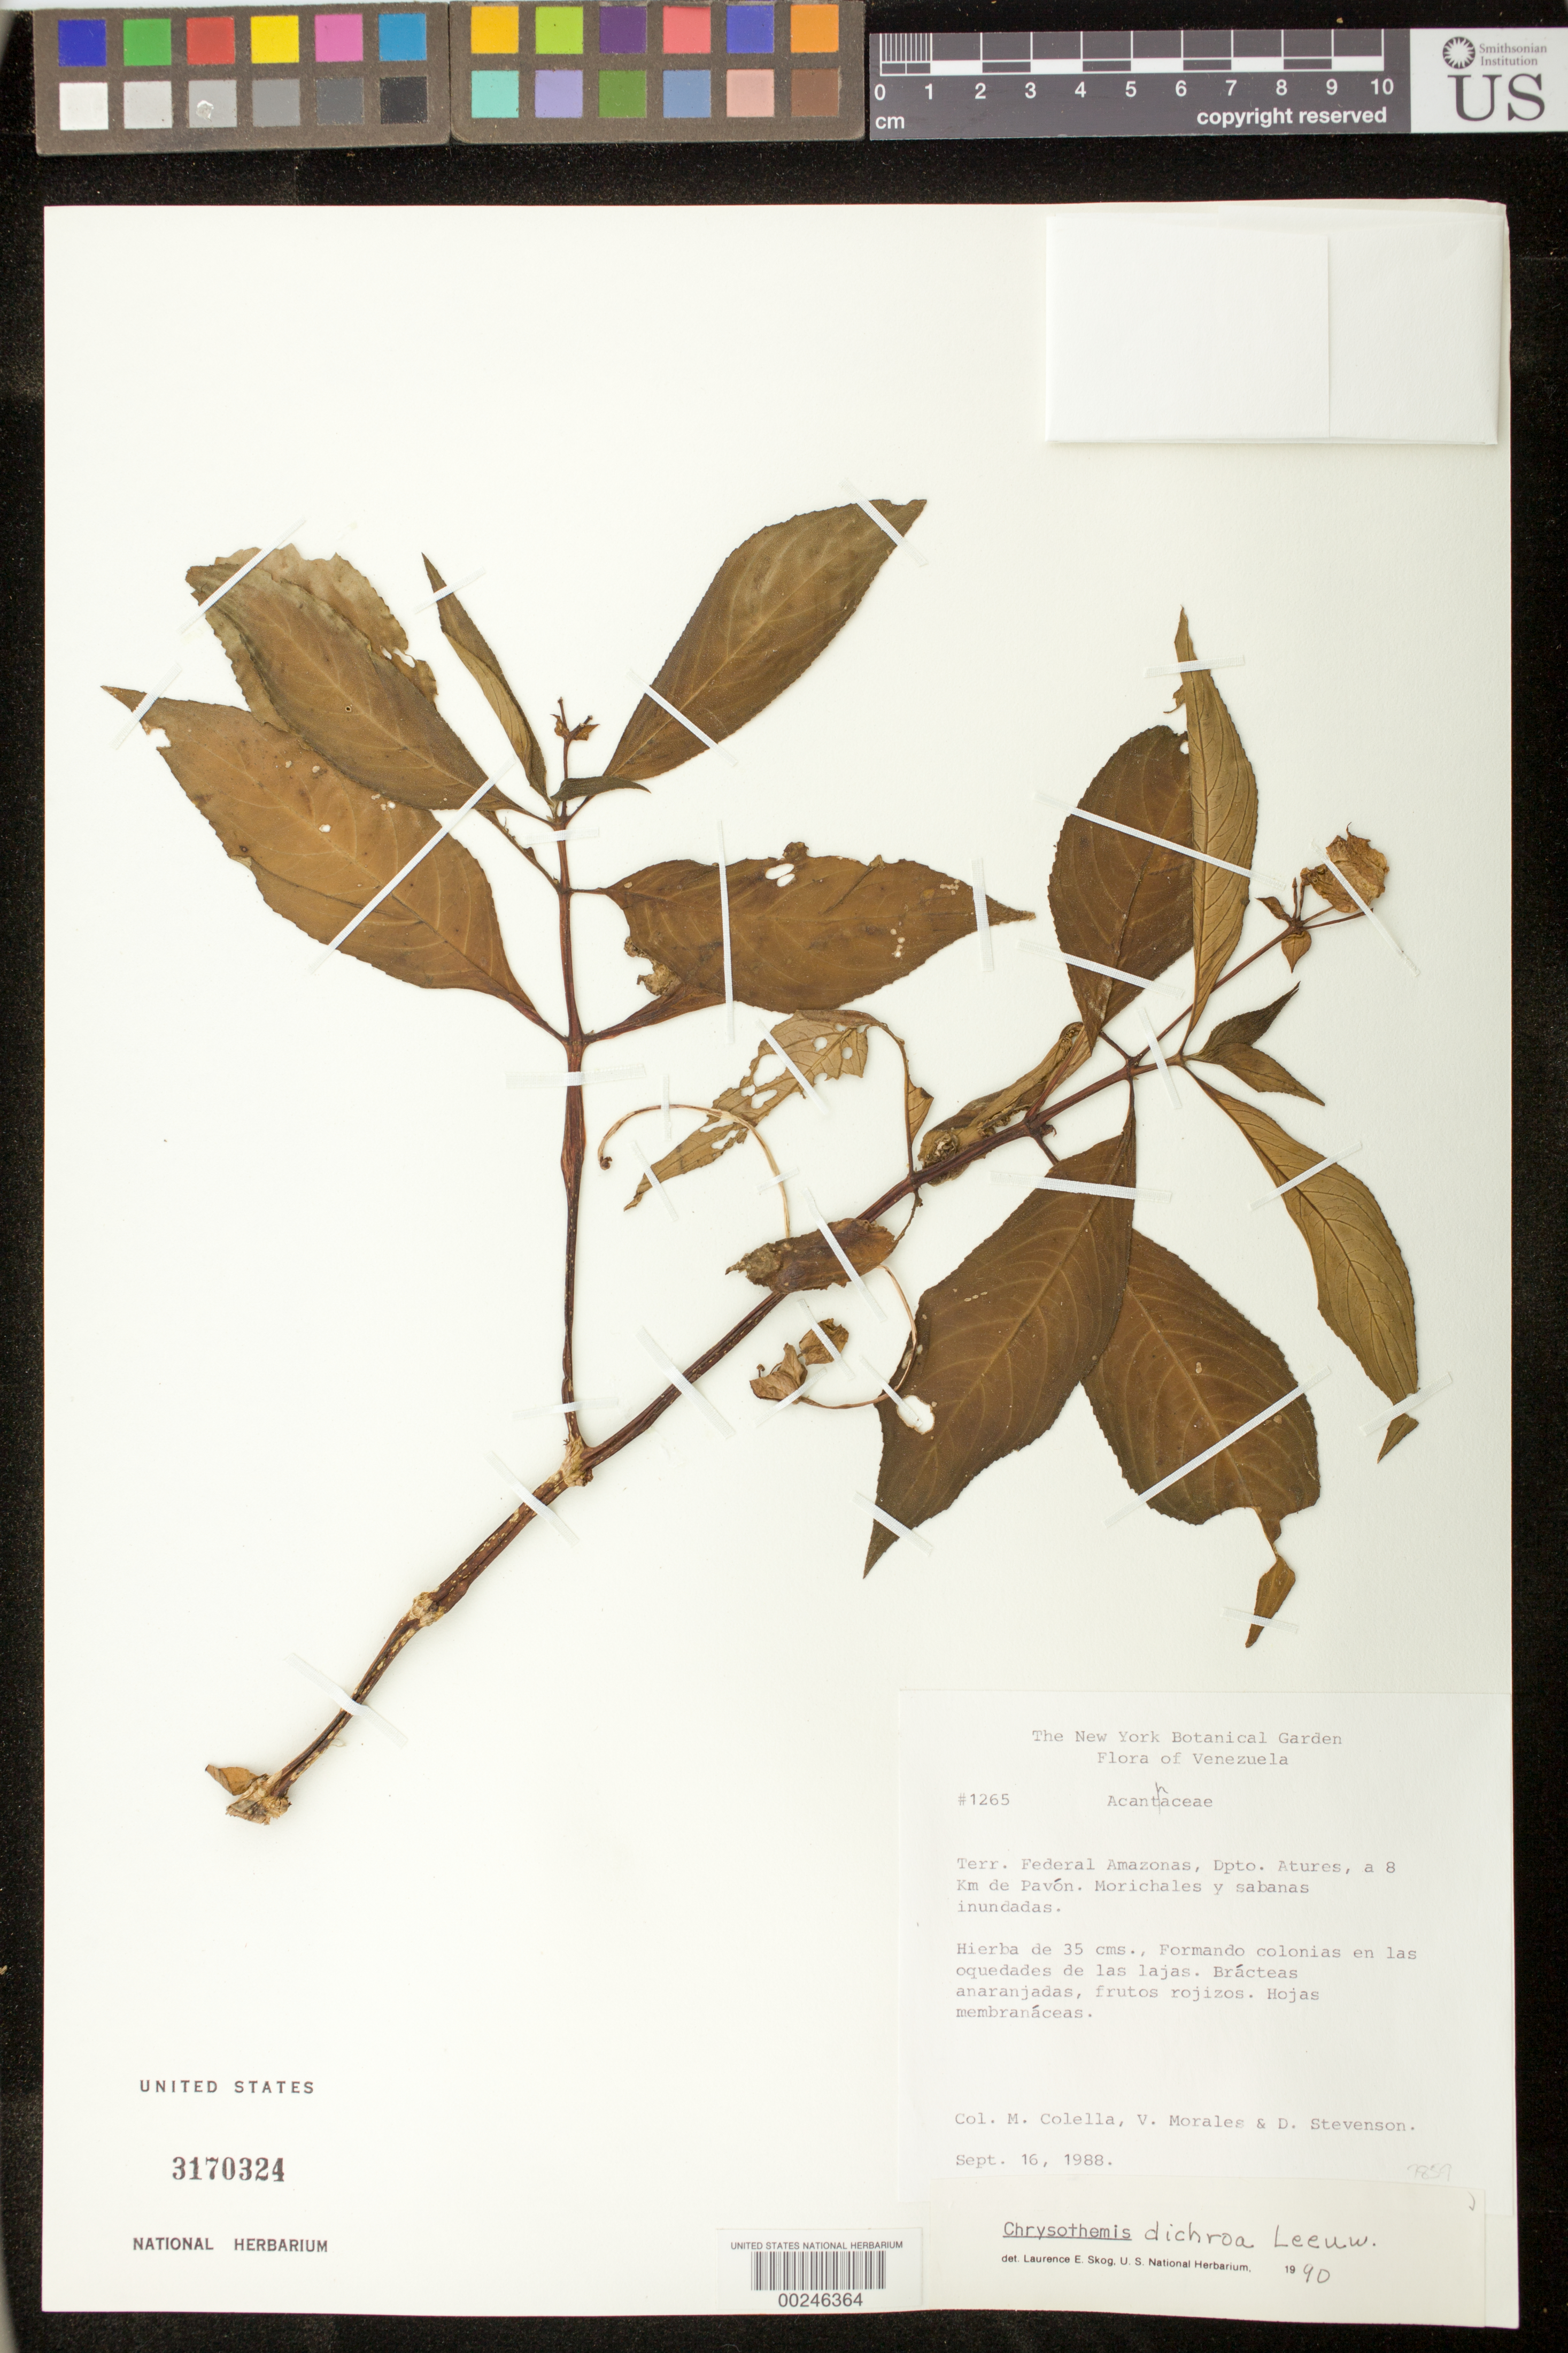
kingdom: Plantae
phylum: Tracheophyta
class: Magnoliopsida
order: Lamiales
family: Gesneriaceae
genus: Chrysothemis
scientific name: Chrysothemis dichroa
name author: Leeuwenb.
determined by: Skog, Laurence E.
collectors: M. Colella, V. Morales & D. Stevenson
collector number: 1265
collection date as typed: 16 Sep 1988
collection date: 1988-09-16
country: Venezuela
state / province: Amazonas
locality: Terr. Federal Amazonas, Dpto. Atures, a 8 km de Pavón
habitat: Morichales y sabanas inundadas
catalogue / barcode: US 3170324